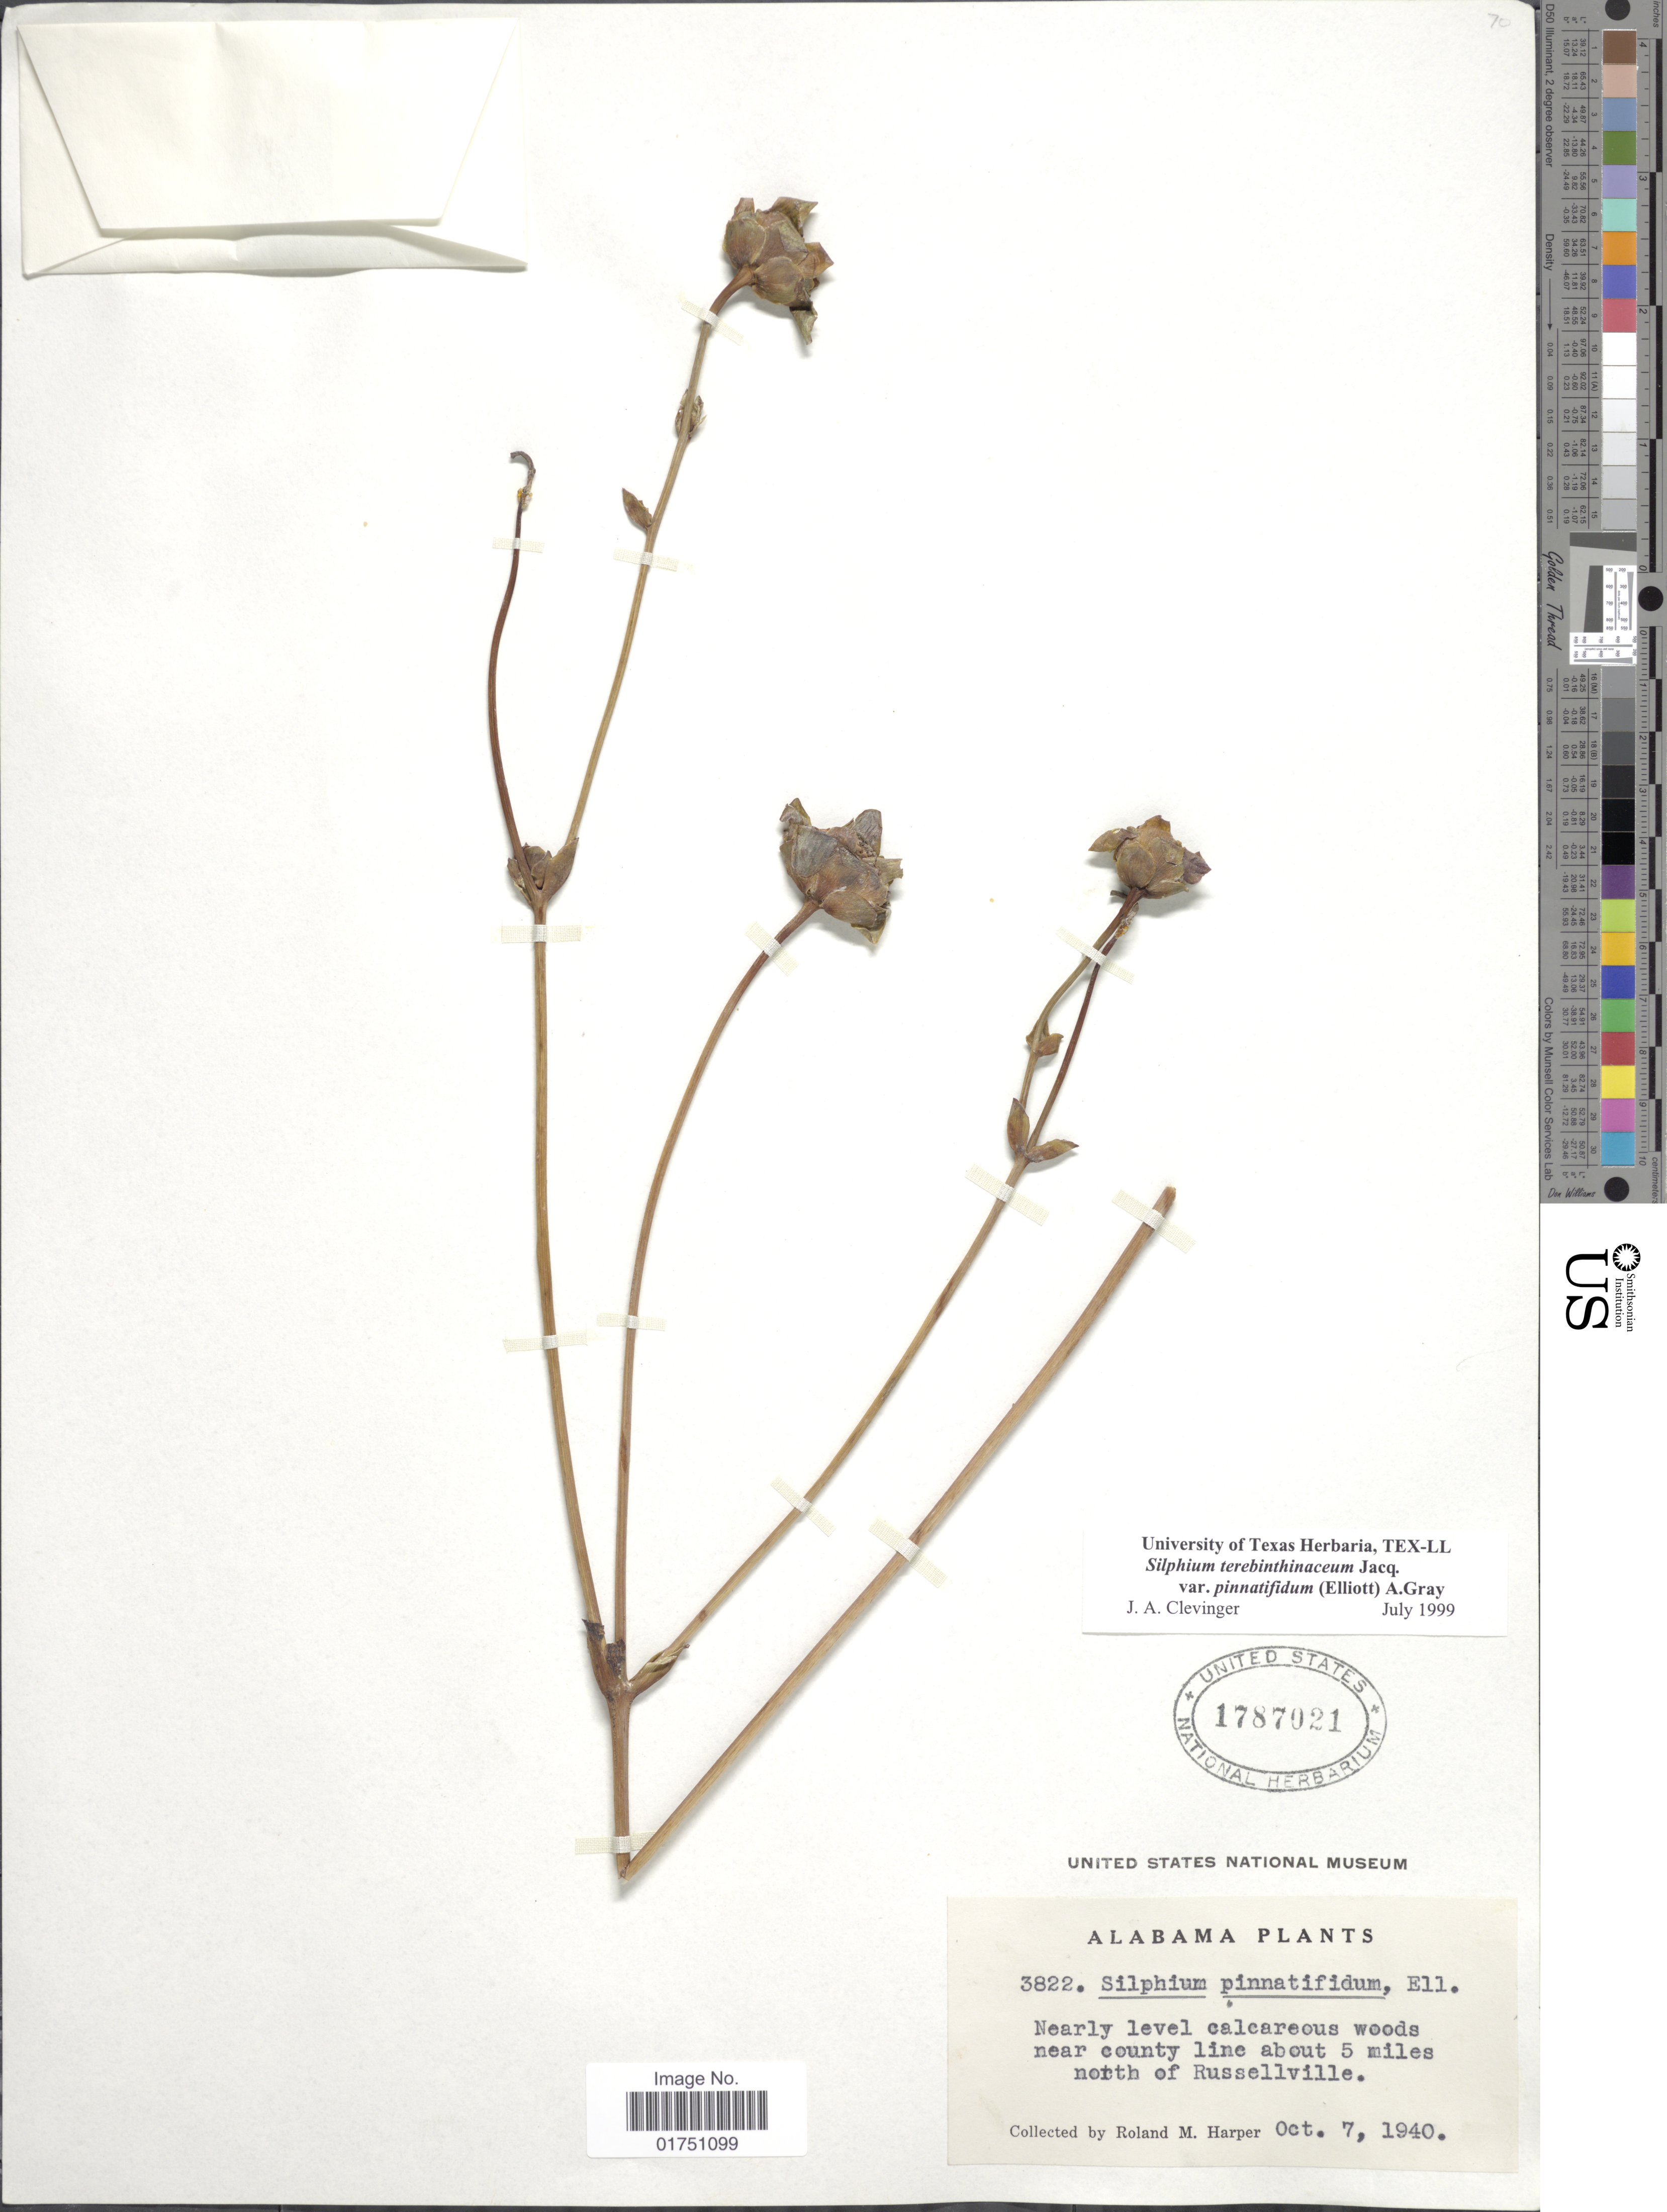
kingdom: Plantae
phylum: Tracheophyta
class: Magnoliopsida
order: Asterales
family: Asteraceae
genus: Silphium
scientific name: Silphium terebinthinaceum var. pinnatifidium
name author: (Elliott) A. Gray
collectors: R. M. Harper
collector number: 3822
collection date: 1940-10-07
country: United States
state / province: Alabama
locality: Nearly level calcareous woods near county line about 5 miles north of Russellville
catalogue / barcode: US 1787021